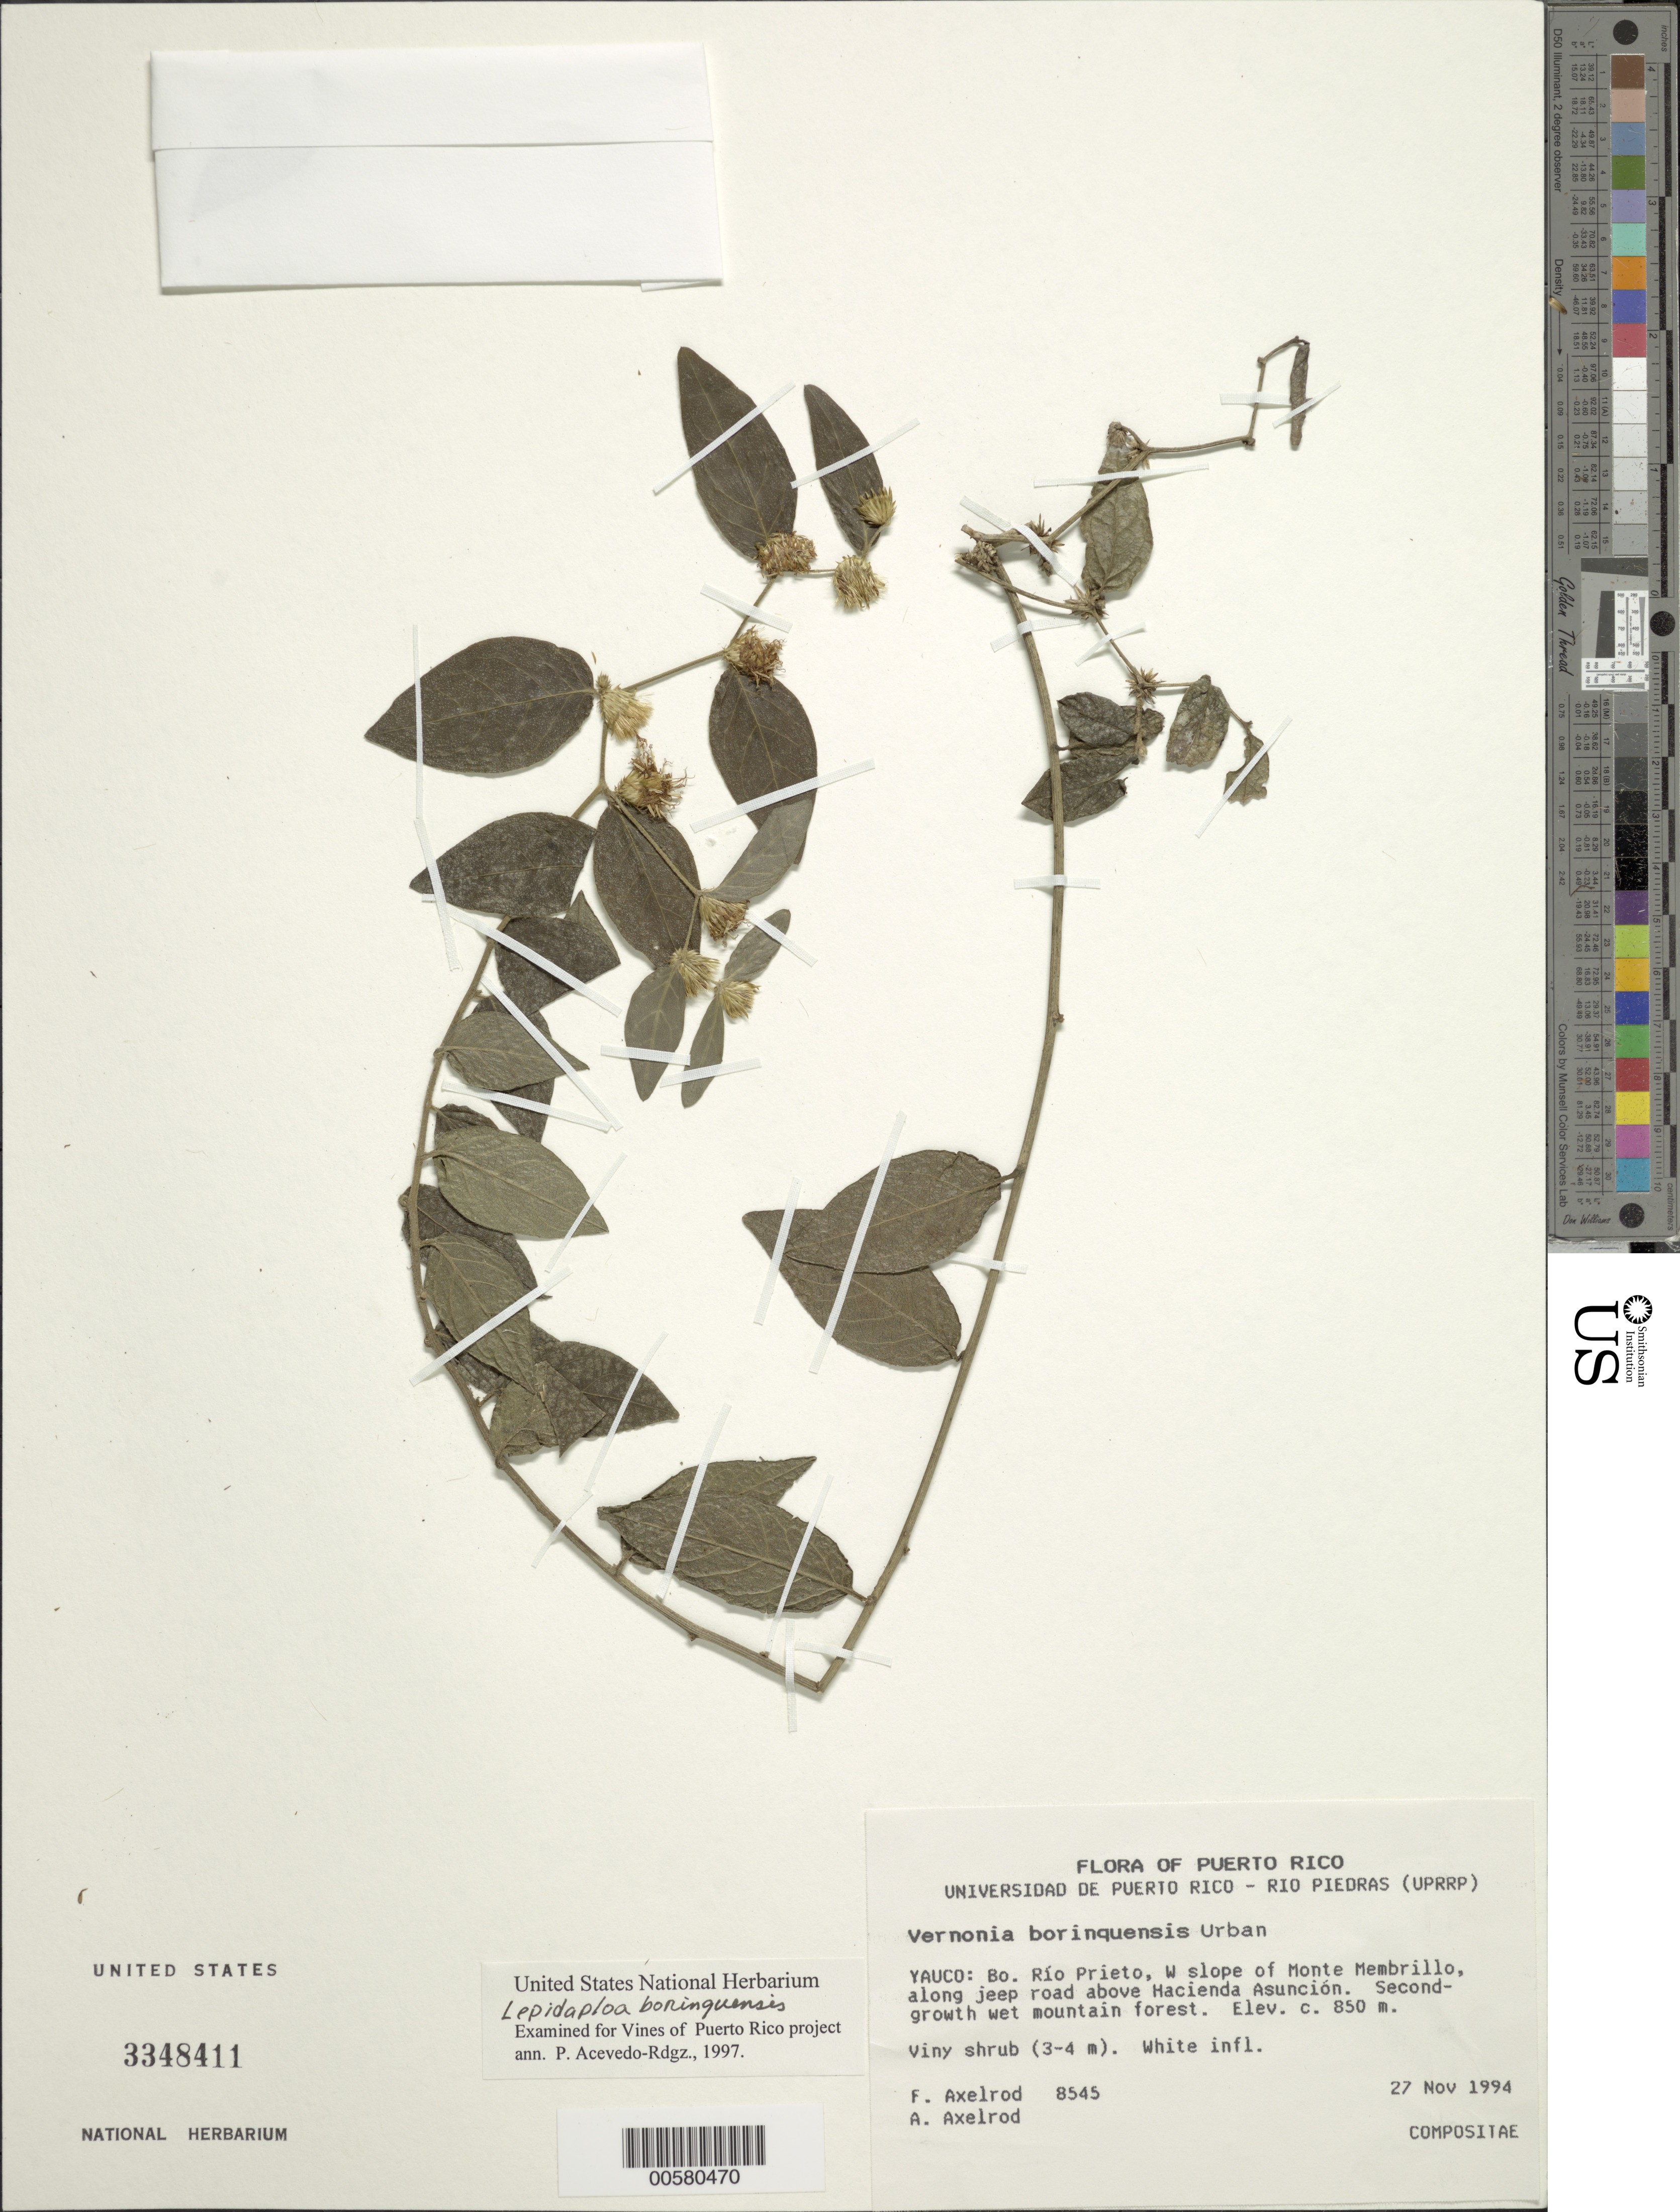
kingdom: Plantae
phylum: Tracheophyta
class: Magnoliopsida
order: Asterales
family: Asteraceae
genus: Lepidaploa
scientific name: Lepidaploa borinquensis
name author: (Urb.) H. Rob.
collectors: F. S. Axelrod & A. Axelrod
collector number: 8545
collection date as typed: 27 Nov 1994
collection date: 1994-11-27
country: Puerto Rico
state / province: Yauco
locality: Yauco: Bo. Río Prieto, W slope of Monte Membrillo, along jeep road above Hacienda Asuncíon.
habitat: Second-growth wet mountain forest.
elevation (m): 850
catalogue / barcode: US 3348411